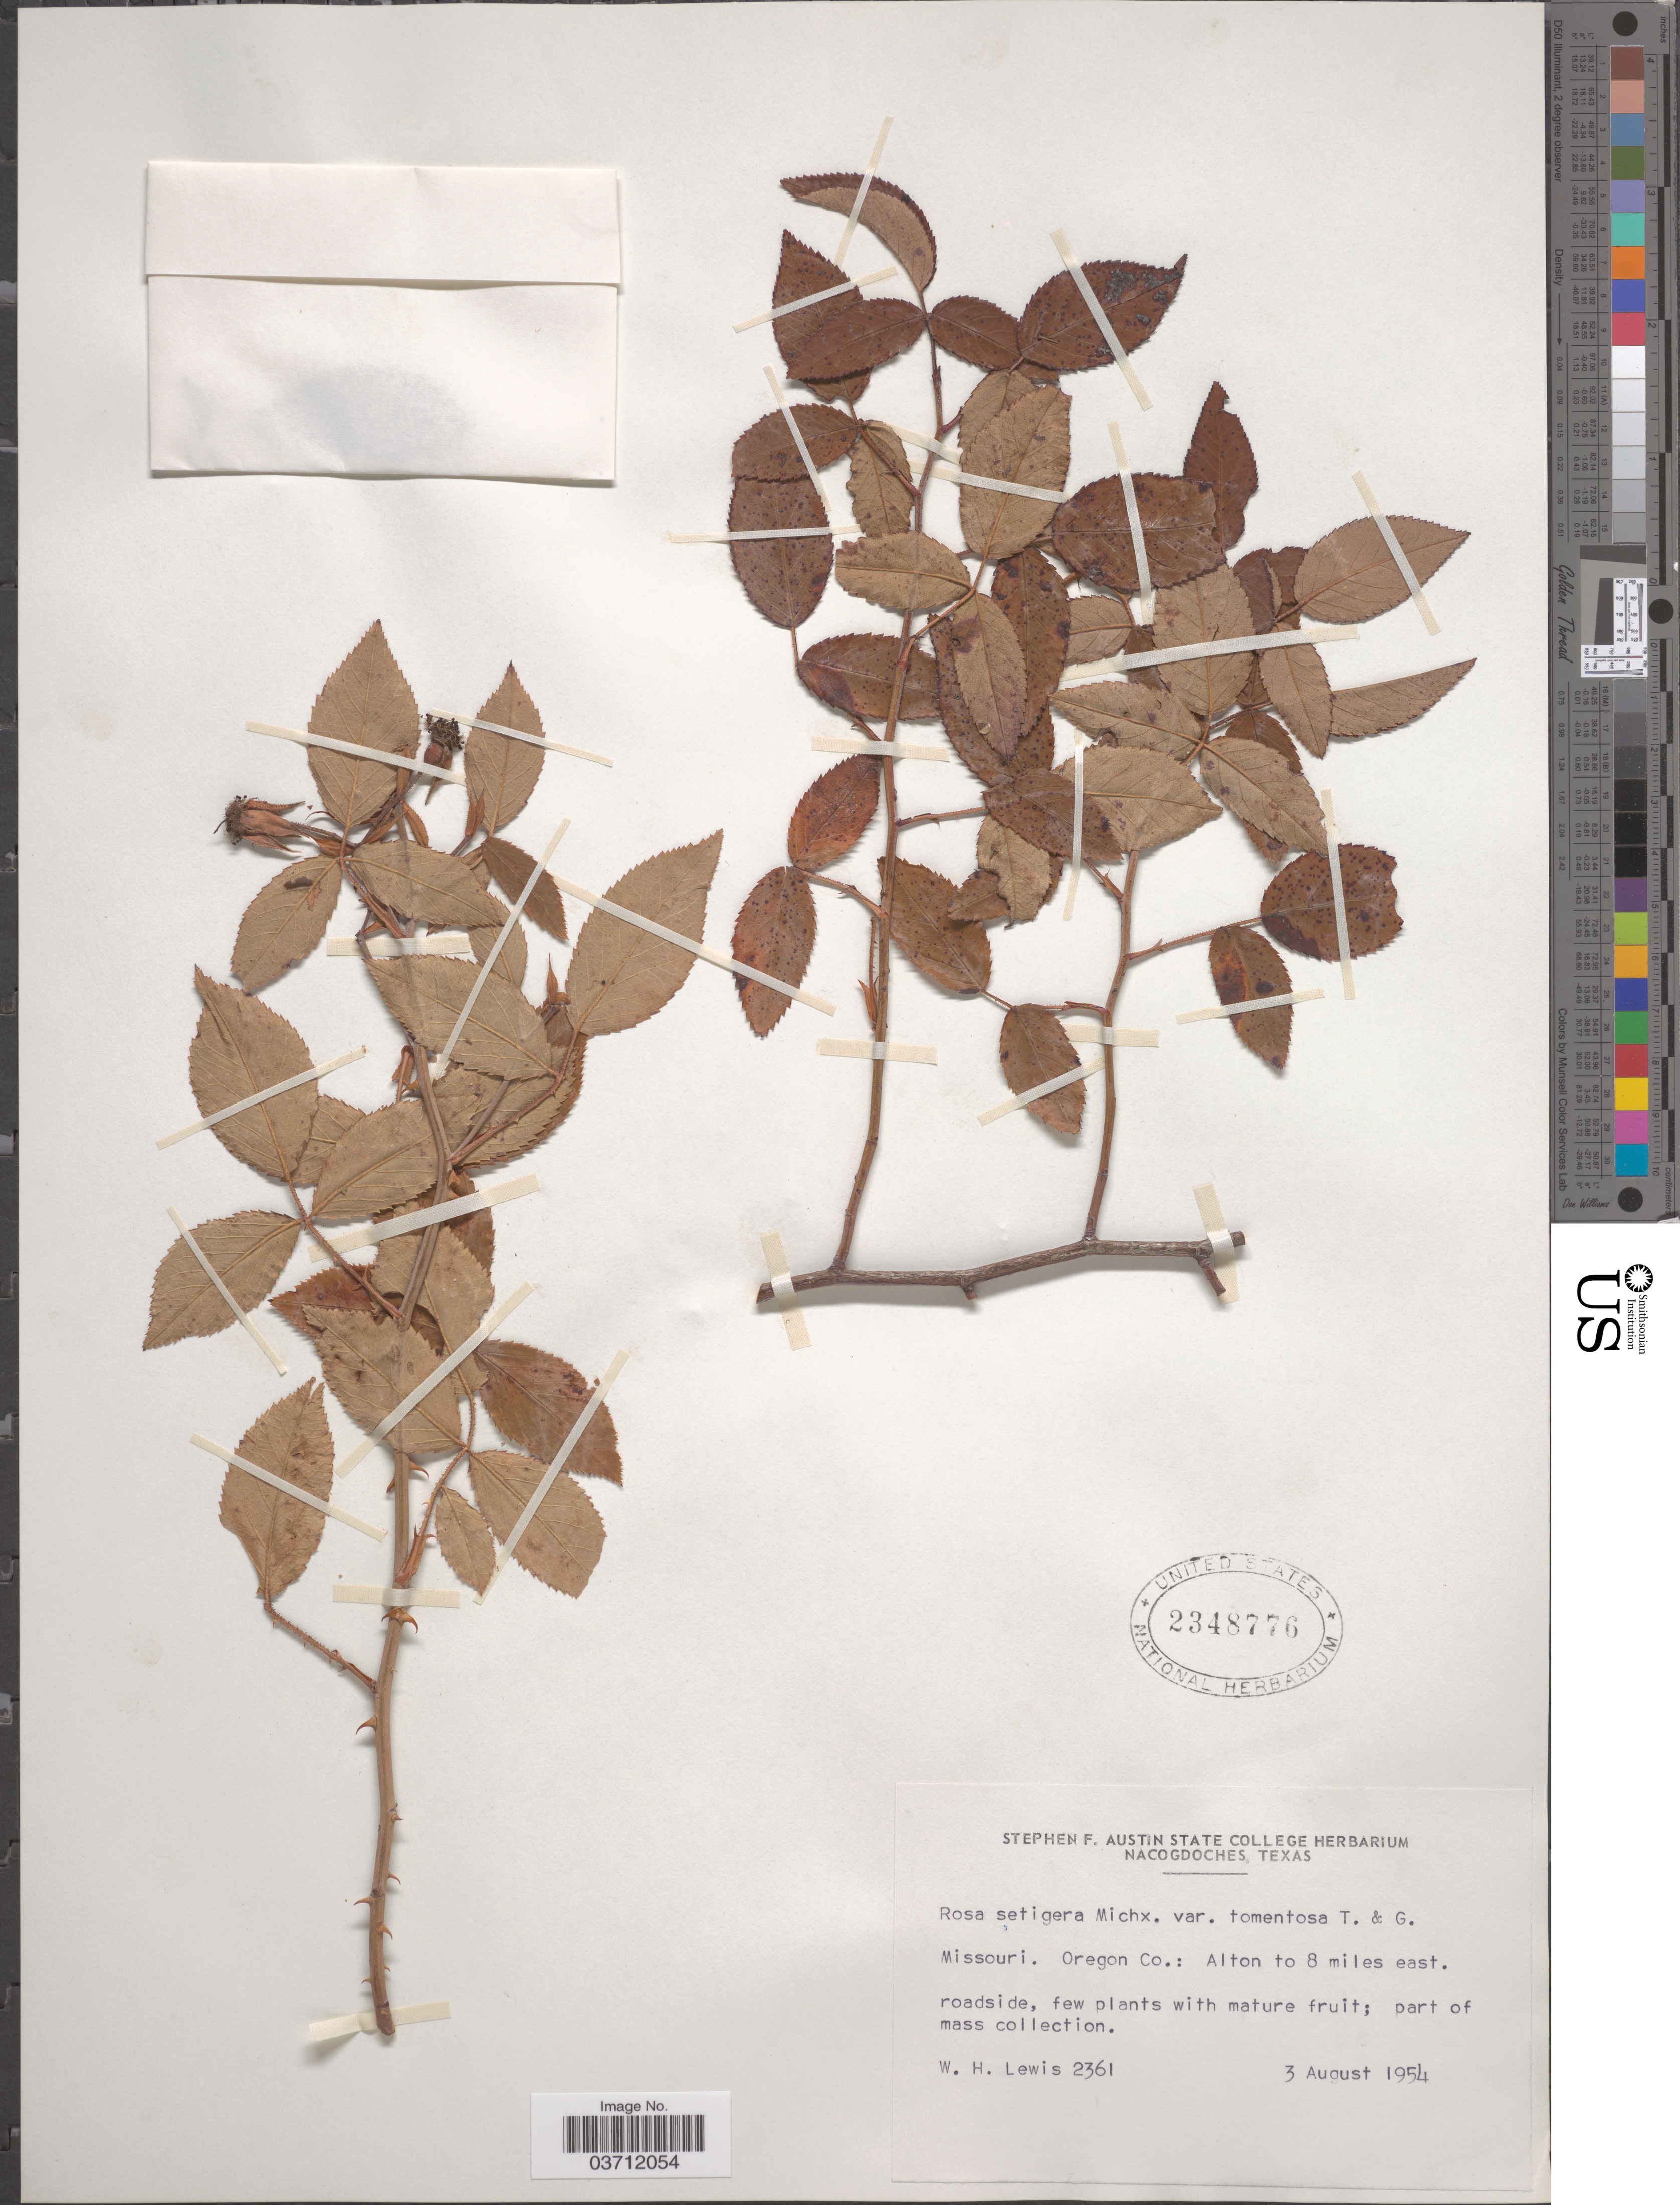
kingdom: Plantae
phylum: Tracheophyta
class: Magnoliopsida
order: Rosales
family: Rosaceae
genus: Rosa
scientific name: Rosa setigera var. tomentosa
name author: Torr. & A. Gray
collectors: W. H. Lewis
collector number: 2361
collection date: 1954-08-03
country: United States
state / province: Missouri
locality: Oregon Co.: Alton to 8 miles east.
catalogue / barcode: US 2348776